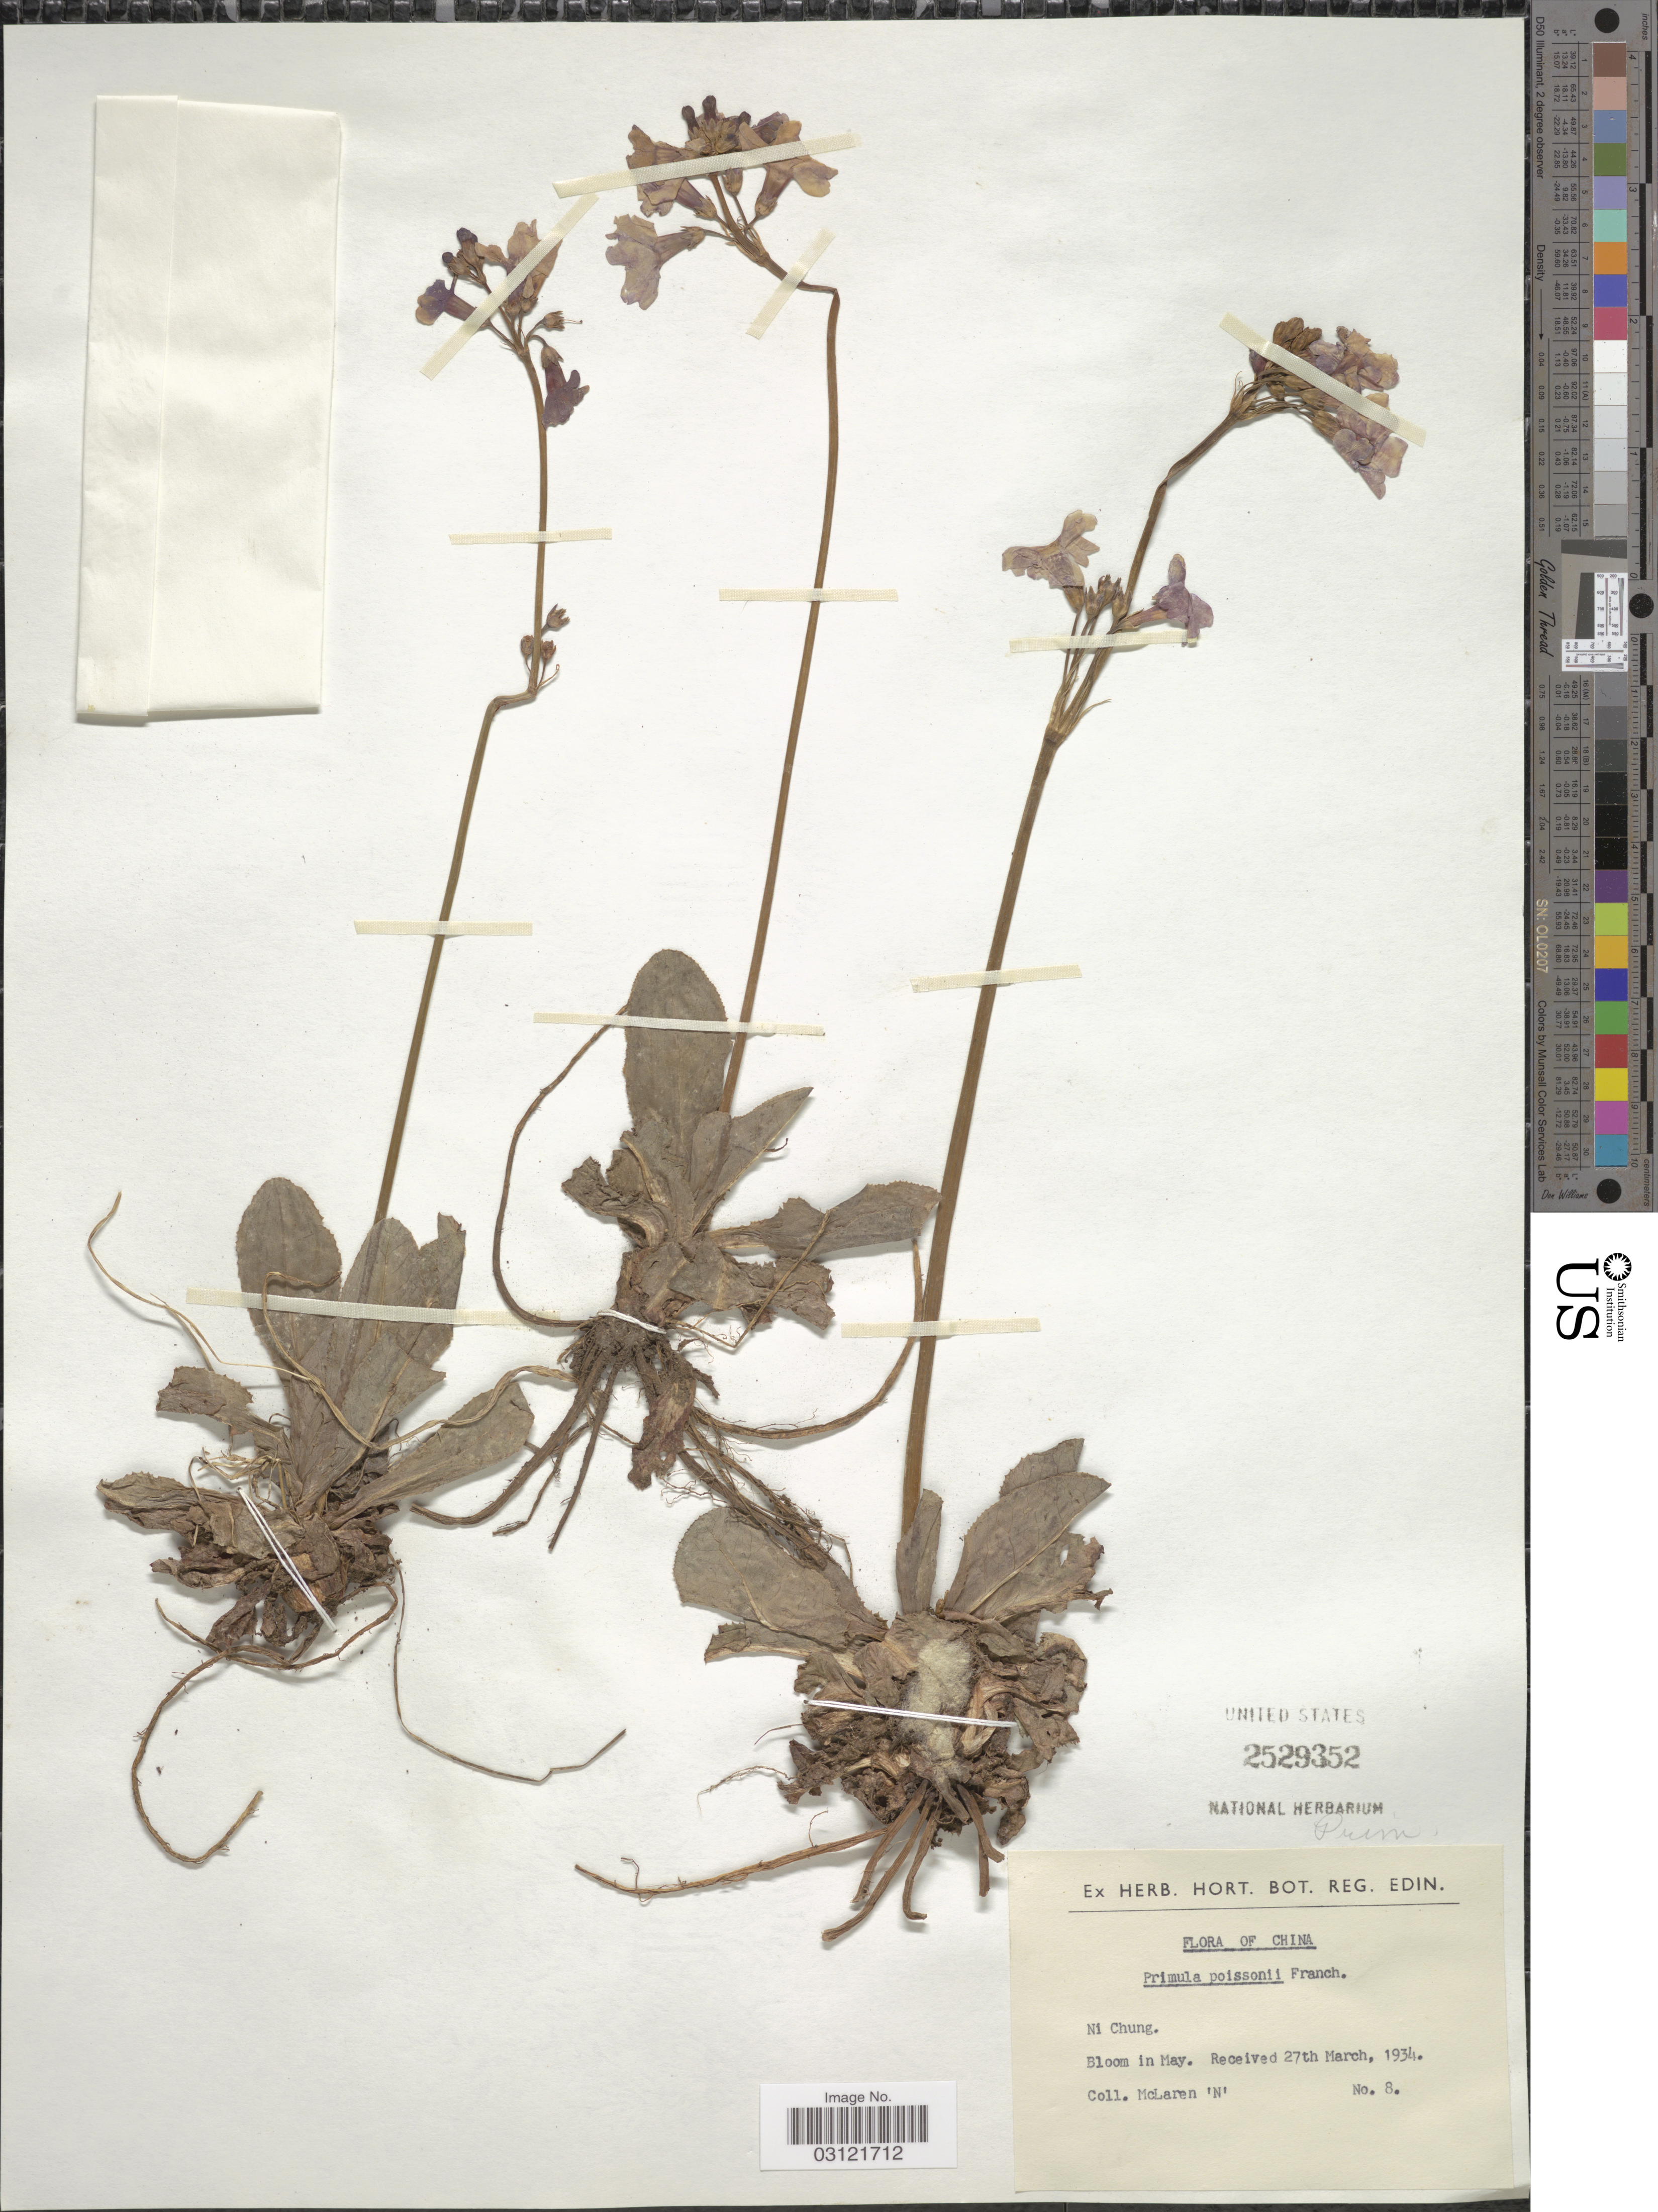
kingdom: Plantae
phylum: Tracheophyta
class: Magnoliopsida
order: Ericales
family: Primulaceae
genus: Primula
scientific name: Primula poissonii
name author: Franch.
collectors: McLaren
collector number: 8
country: China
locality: Ni Chung.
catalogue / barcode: US 2529352